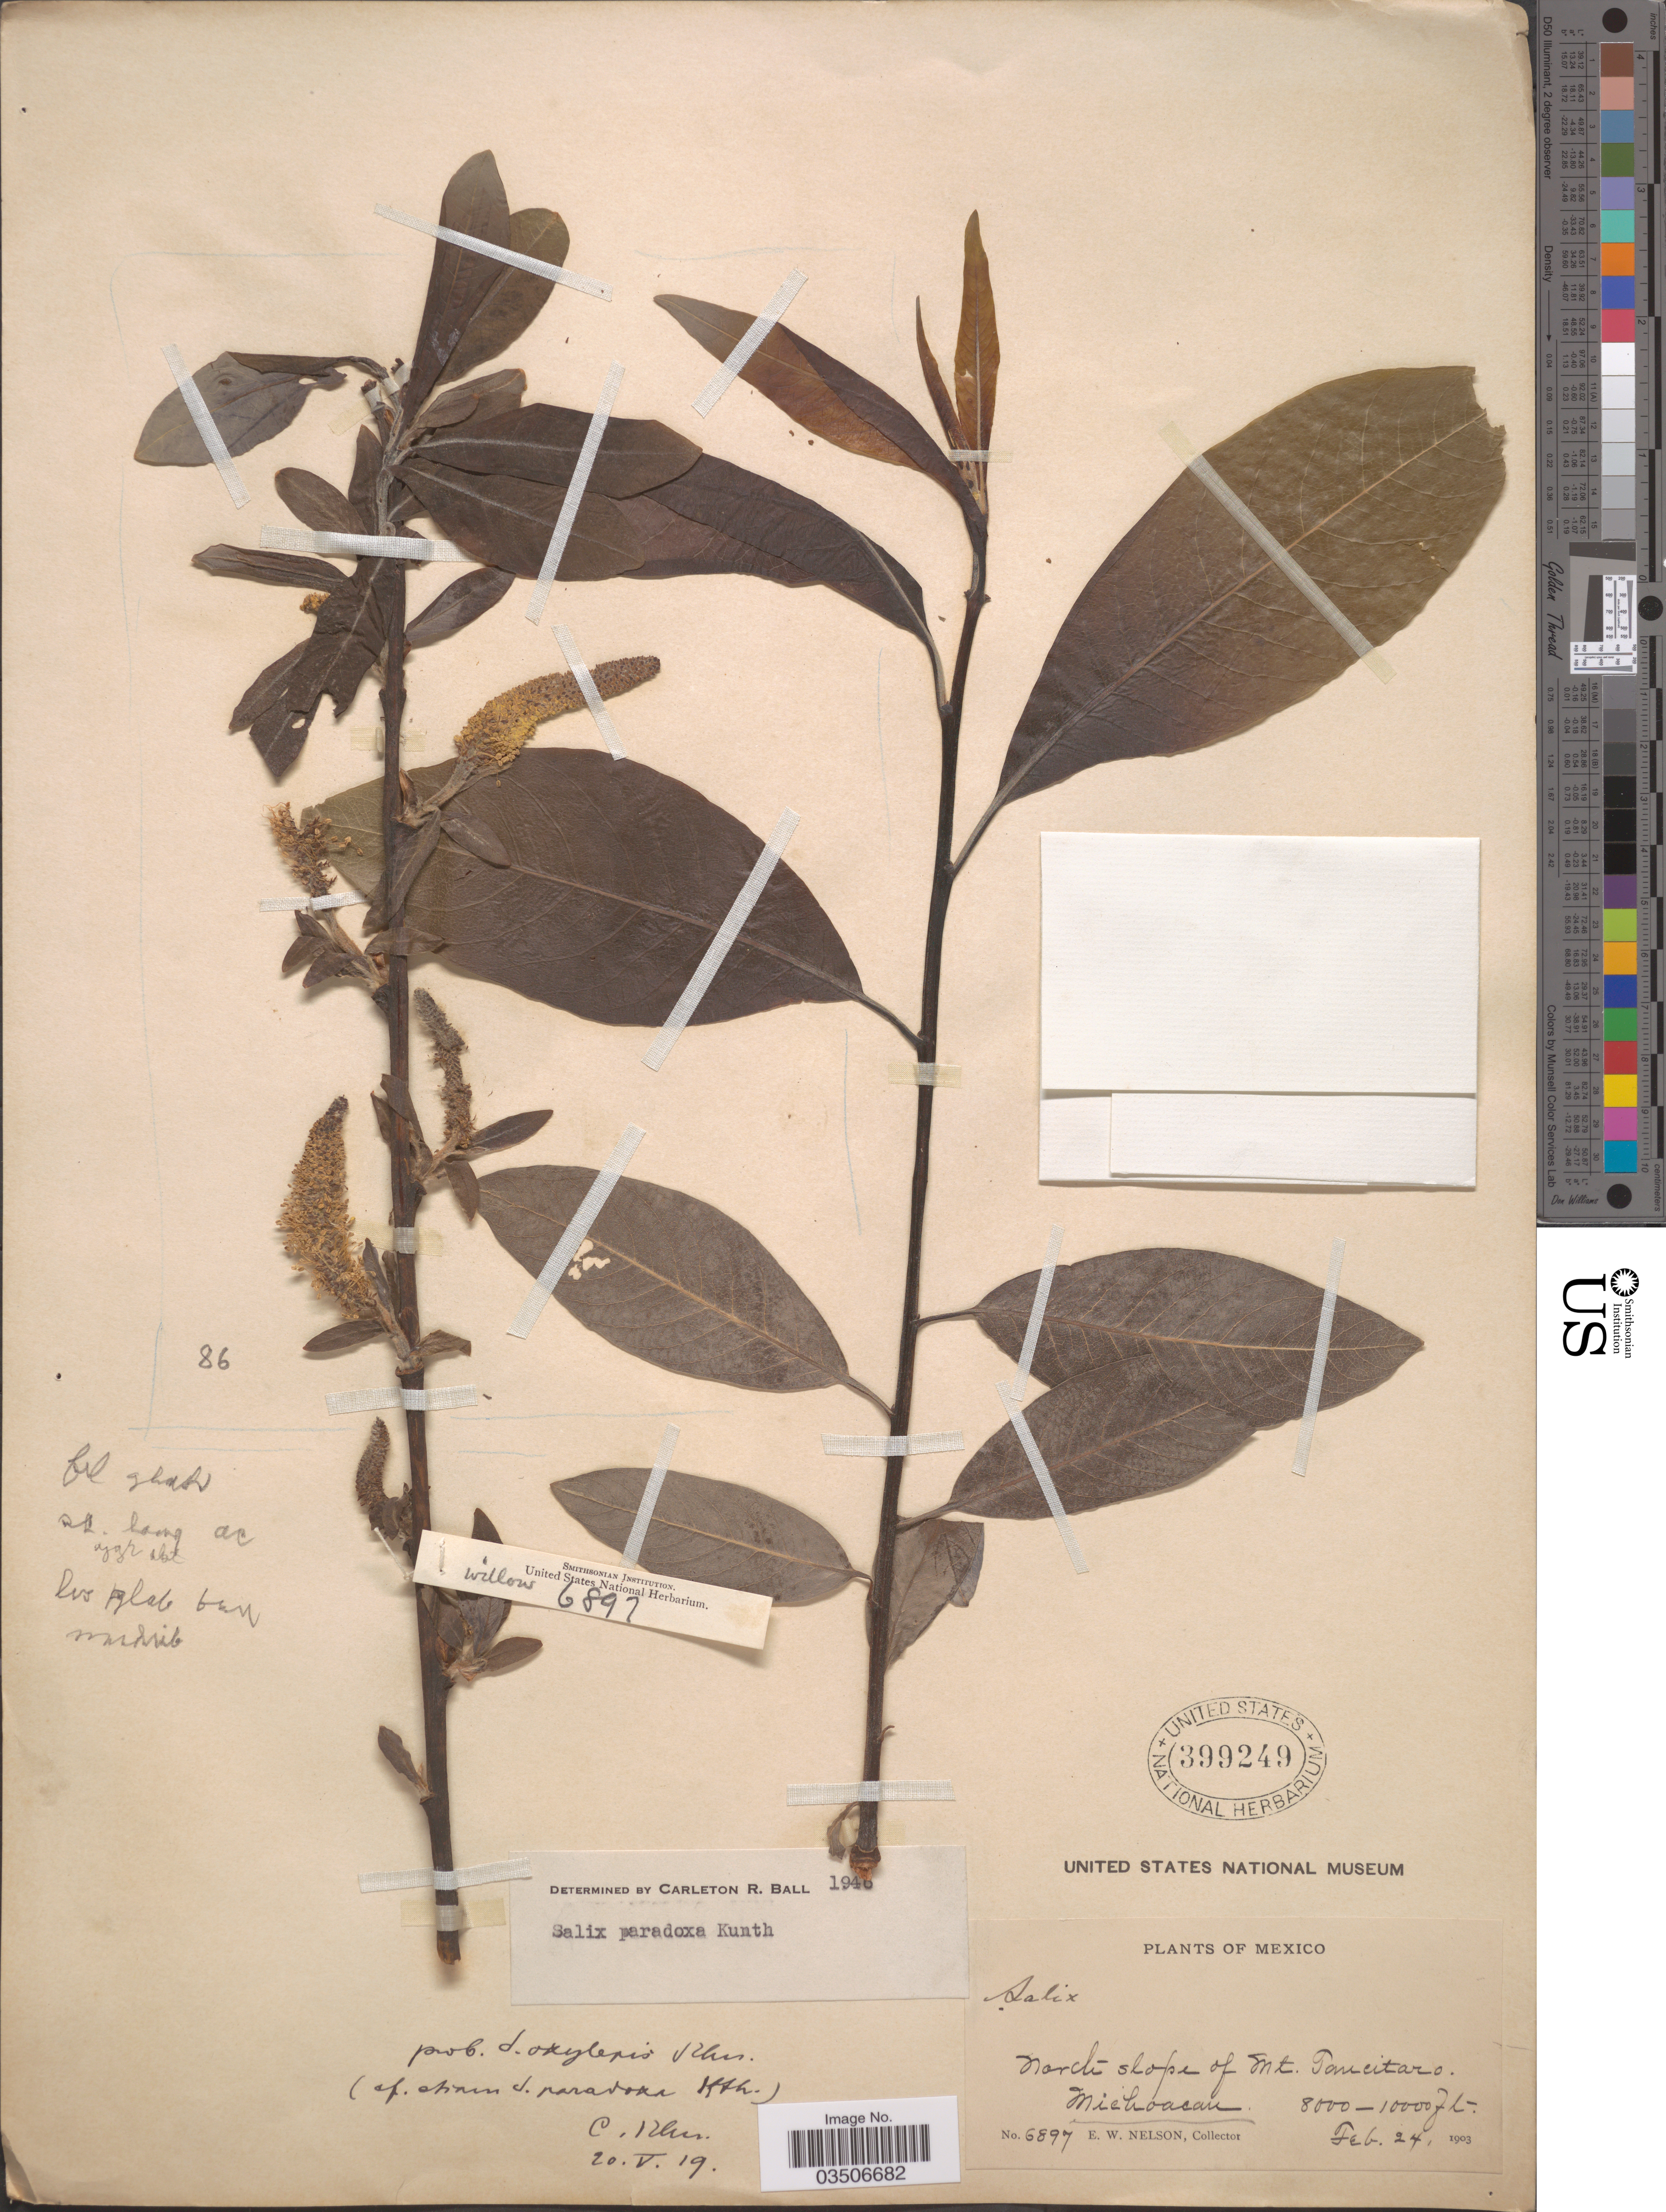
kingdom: Plantae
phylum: Tracheophyta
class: Magnoliopsida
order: Malpighiales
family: Salicaceae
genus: Salix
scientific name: Salix paradoxa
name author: Kunth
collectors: E. W. Nelson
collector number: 6897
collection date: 1903-02-24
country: Mexico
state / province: Michoacán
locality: North slope of Mt. Tancitaro.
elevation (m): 2438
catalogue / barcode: US 399249